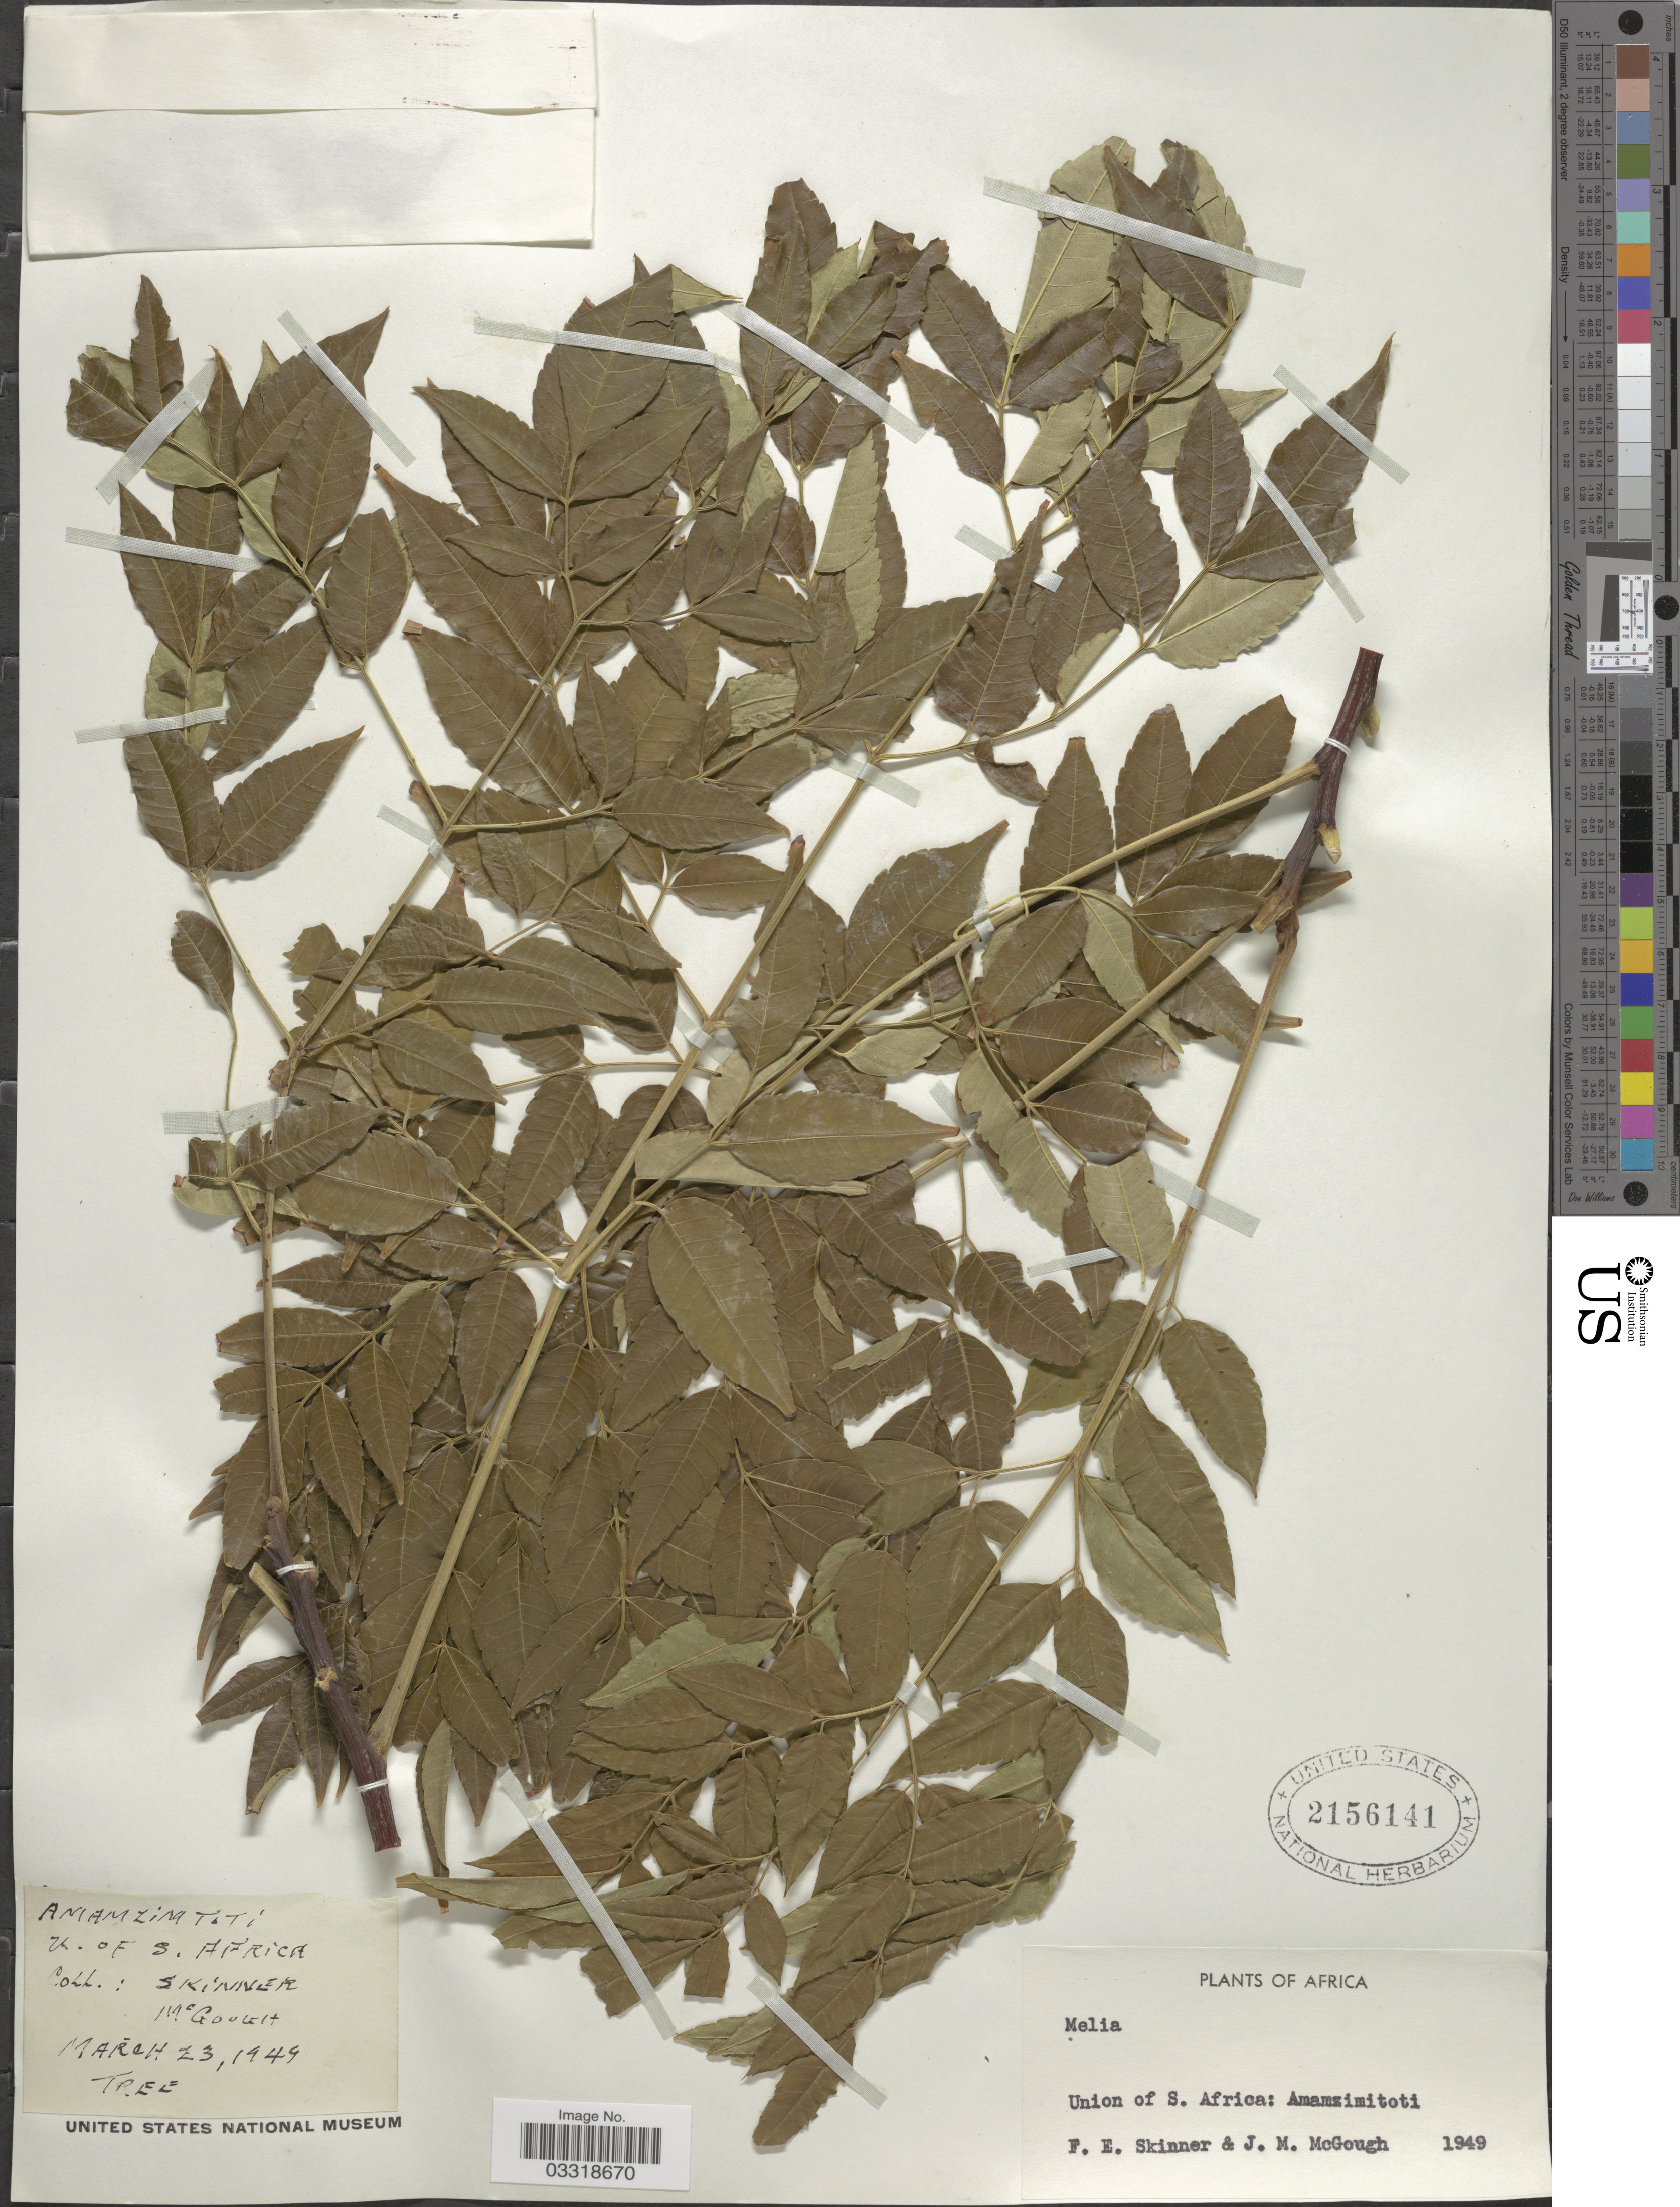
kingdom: Plantae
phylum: Tracheophyta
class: Magnoliopsida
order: Sapindales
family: Meliaceae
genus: Melia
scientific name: Melia azedarach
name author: L.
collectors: F. Skinner & J. Mcgough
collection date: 1949-03-23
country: South Africa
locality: Union of S. Africa: Amamzimitoti.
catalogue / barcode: US 2156141